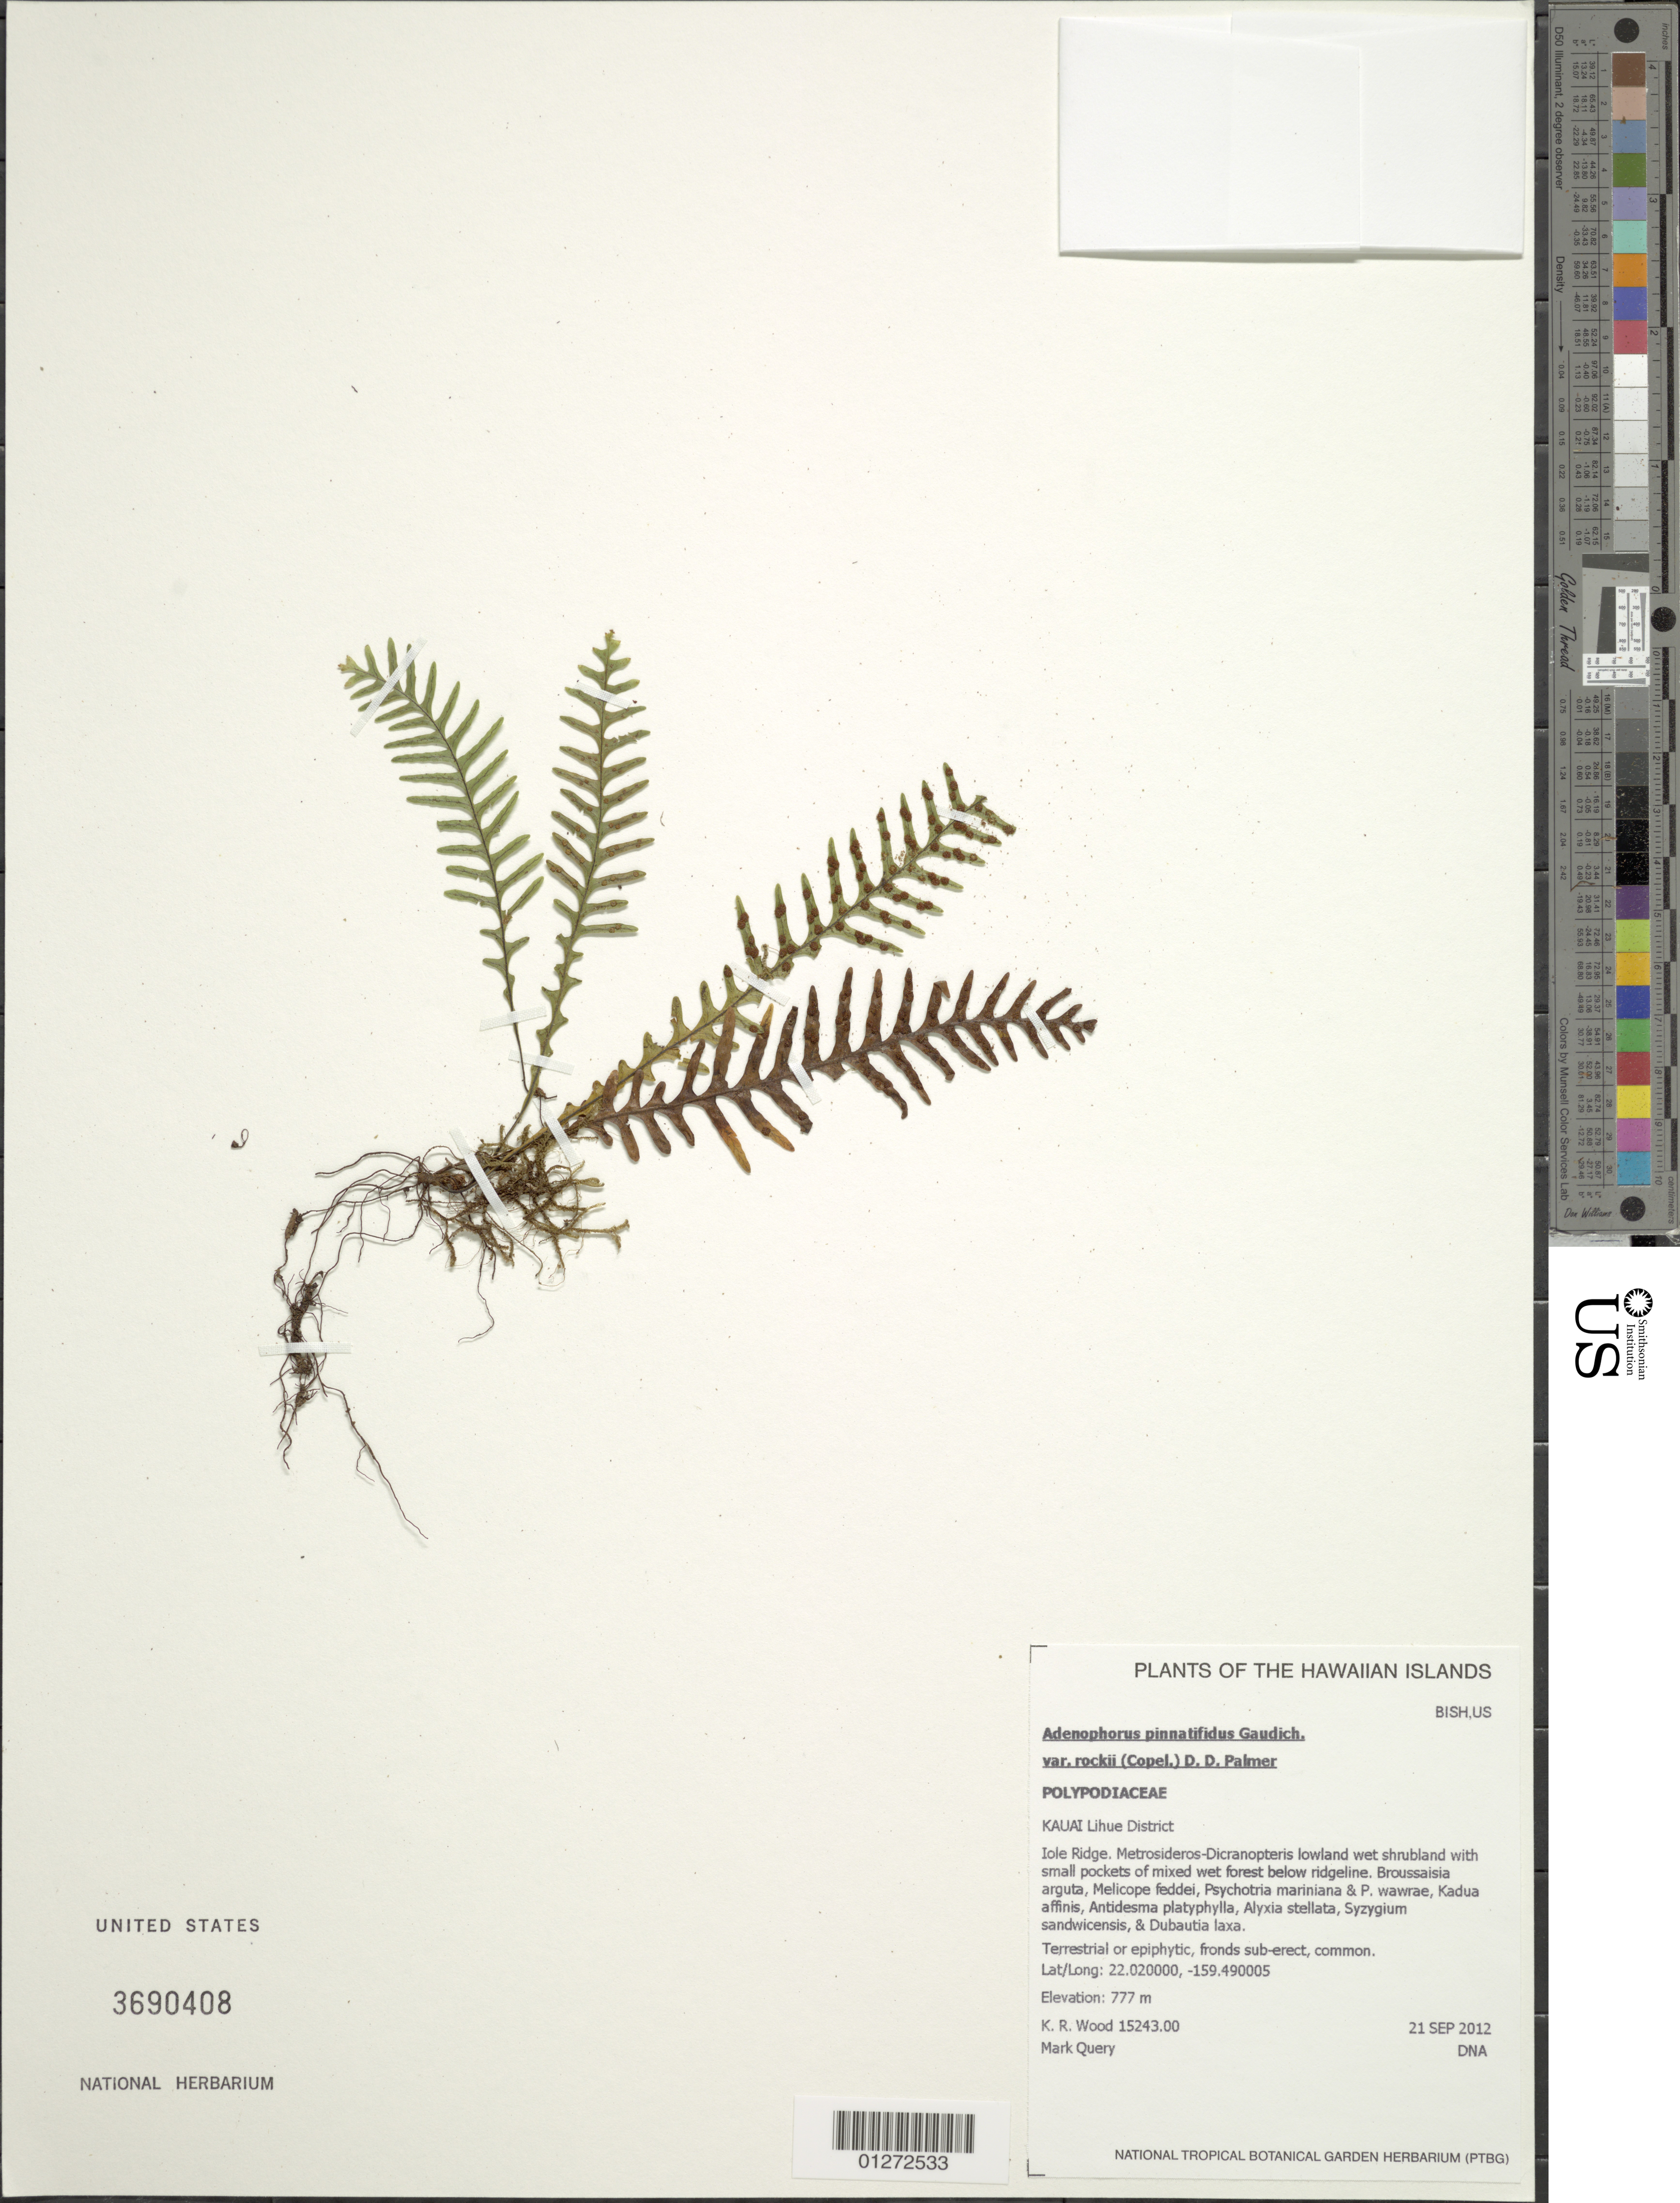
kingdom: Plantae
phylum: Tracheophyta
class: Polypodiopsida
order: Polypodiales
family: Polypodiaceae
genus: Adenophorus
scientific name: Adenophorus pinnatifidus var. rockii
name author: (Copel.) D.D. Palmer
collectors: K. R. Wood & M. Query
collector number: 15243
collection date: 2012-09-21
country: United States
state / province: Hawaii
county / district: Kauai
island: Kaua'i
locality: Lihue District, Iole Ridge.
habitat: Lowland wet shrubland with small pockets of mixed wet forest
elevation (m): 777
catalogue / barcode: US 3690408